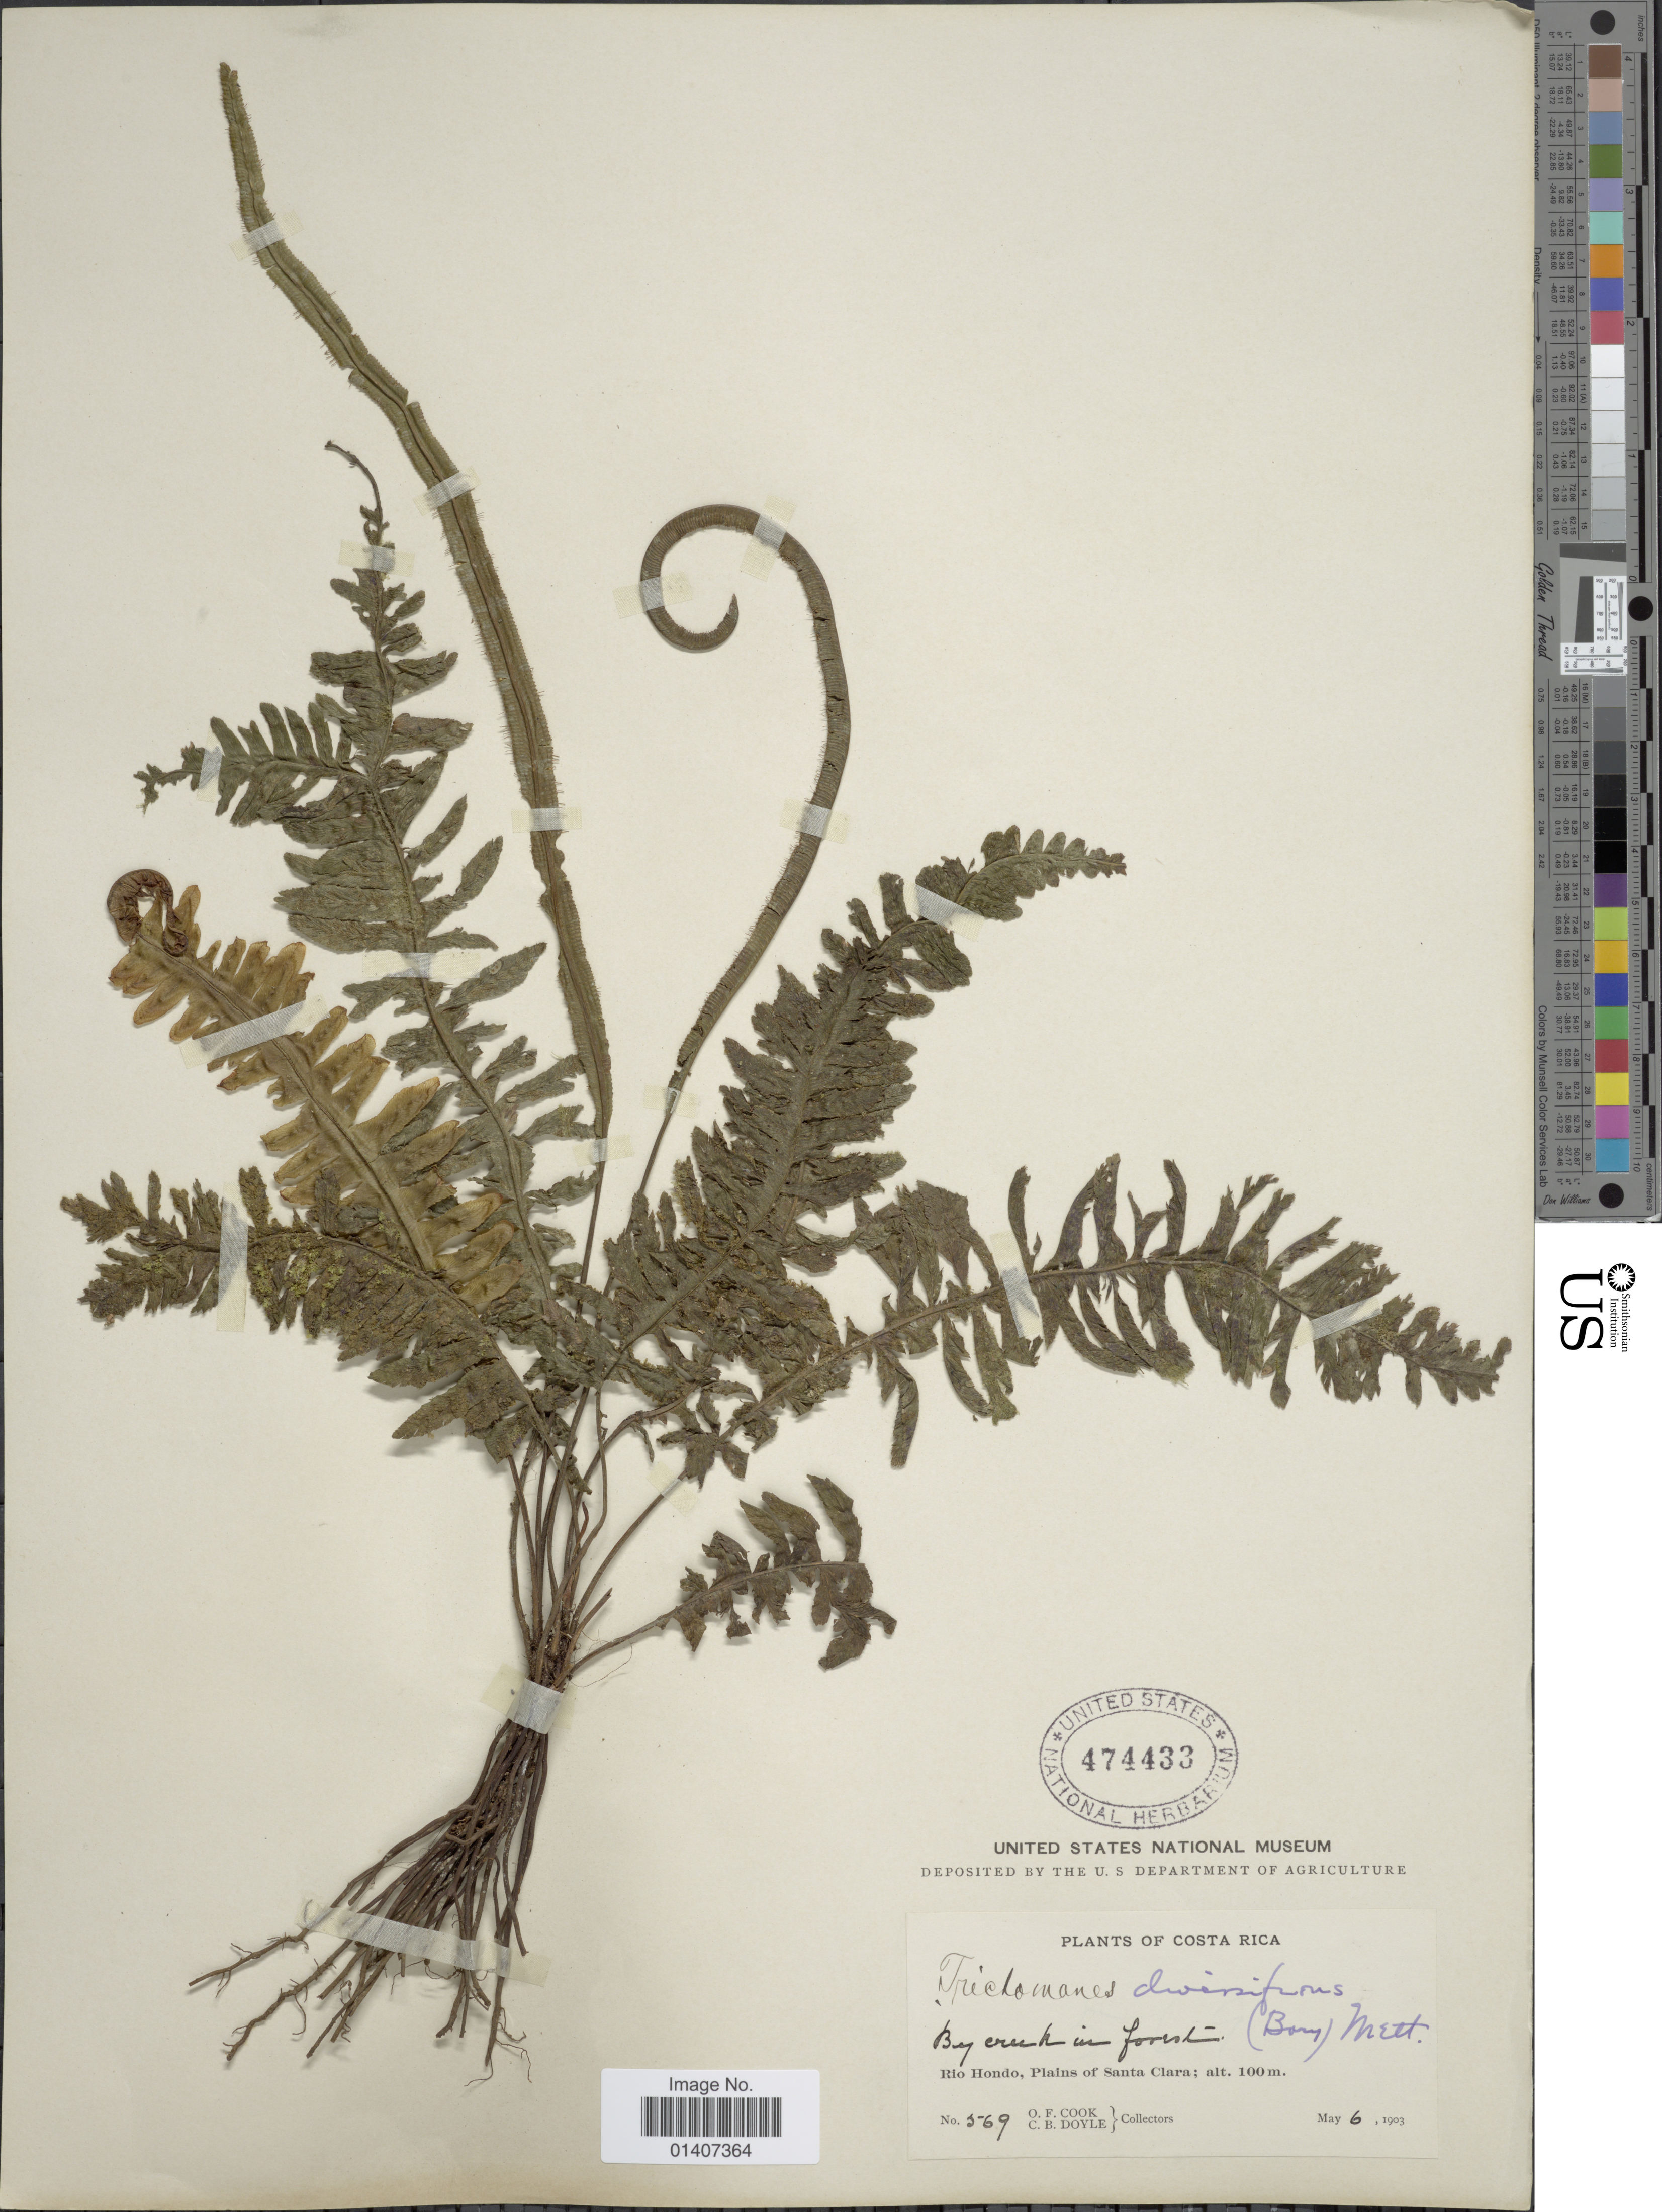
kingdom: Plantae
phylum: Tracheophyta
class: Polypodiopsida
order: Hymenophyllales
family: Hymenophyllaceae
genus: Trichomanes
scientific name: Trichomanes diversifrons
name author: (Bory) Mett. ex Sadeb.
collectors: O. F. Cook & C. Doyle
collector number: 569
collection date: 1903-05-06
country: Costa Rica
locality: By creek in forest, Rio Hondo, plains of Santa Clara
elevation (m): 100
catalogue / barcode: US 474433